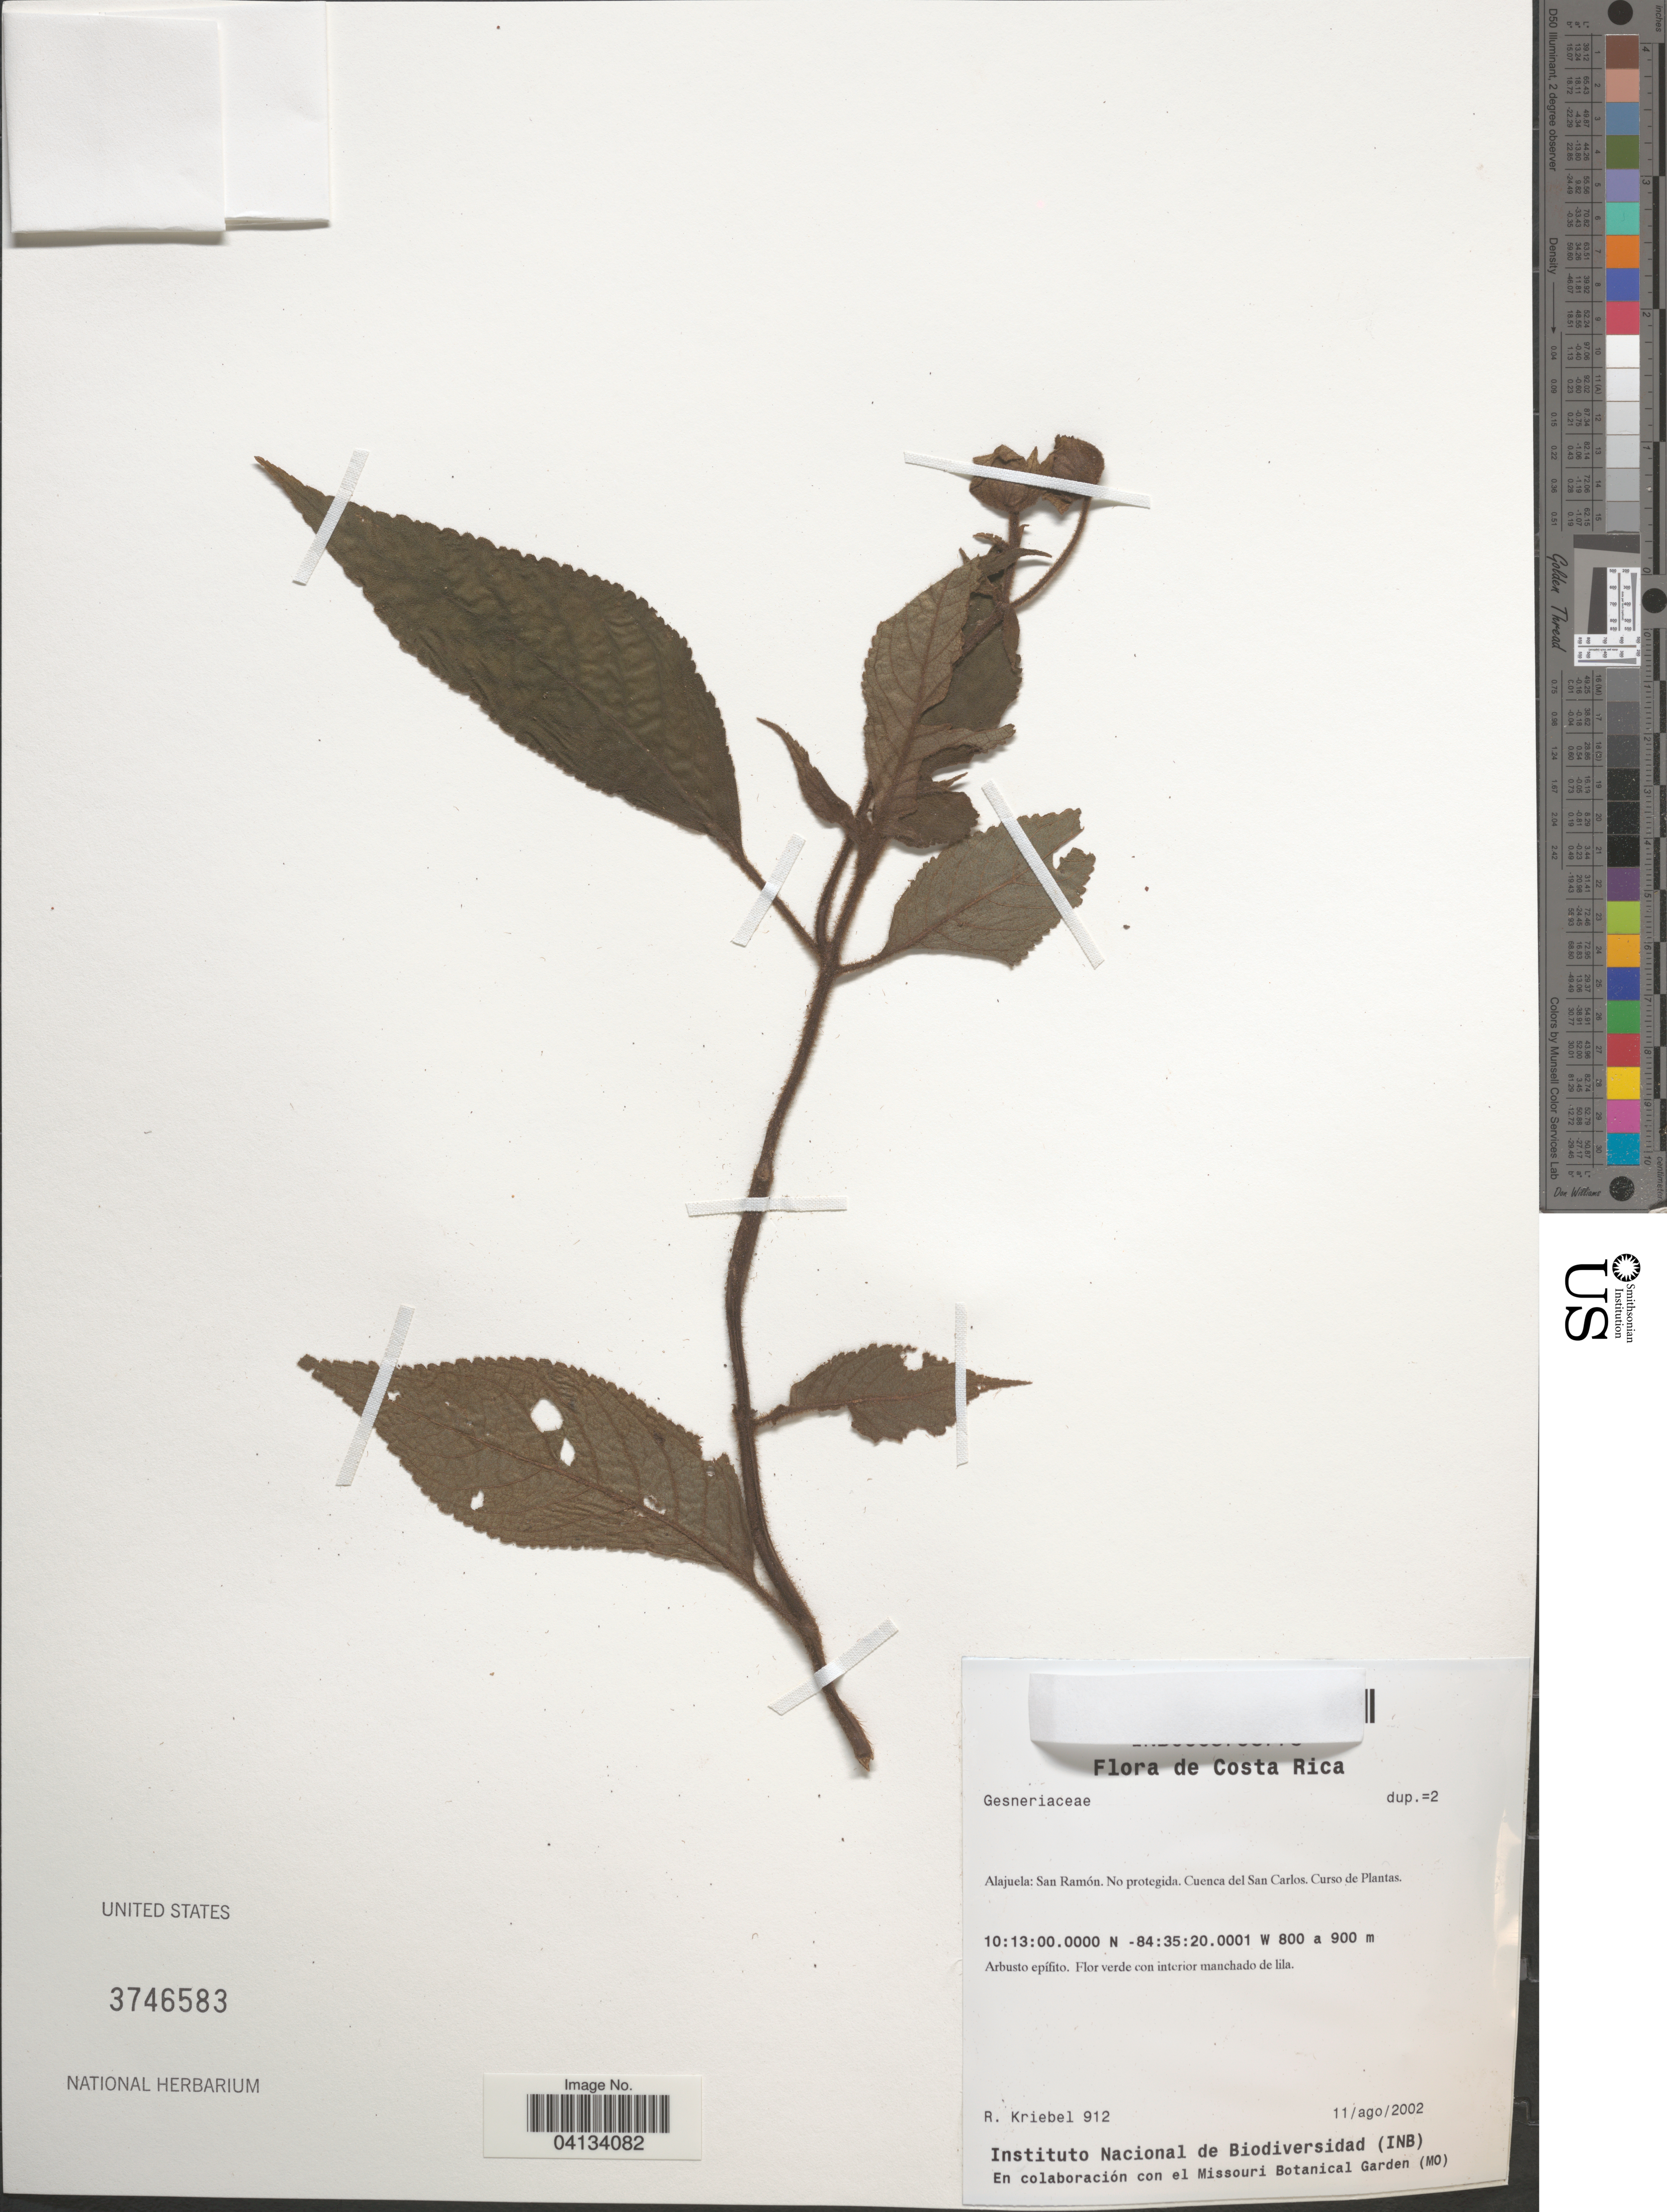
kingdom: Plantae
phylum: Tracheophyta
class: Magnoliopsida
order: Lamiales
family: Gesneriaceae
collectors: R. Kriebel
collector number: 912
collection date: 2002-08-11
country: Costa Rica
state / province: Alajuela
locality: San Ramón. Cuenca del San Carlos. Curso de Plantas.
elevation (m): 800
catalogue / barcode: US 3746583